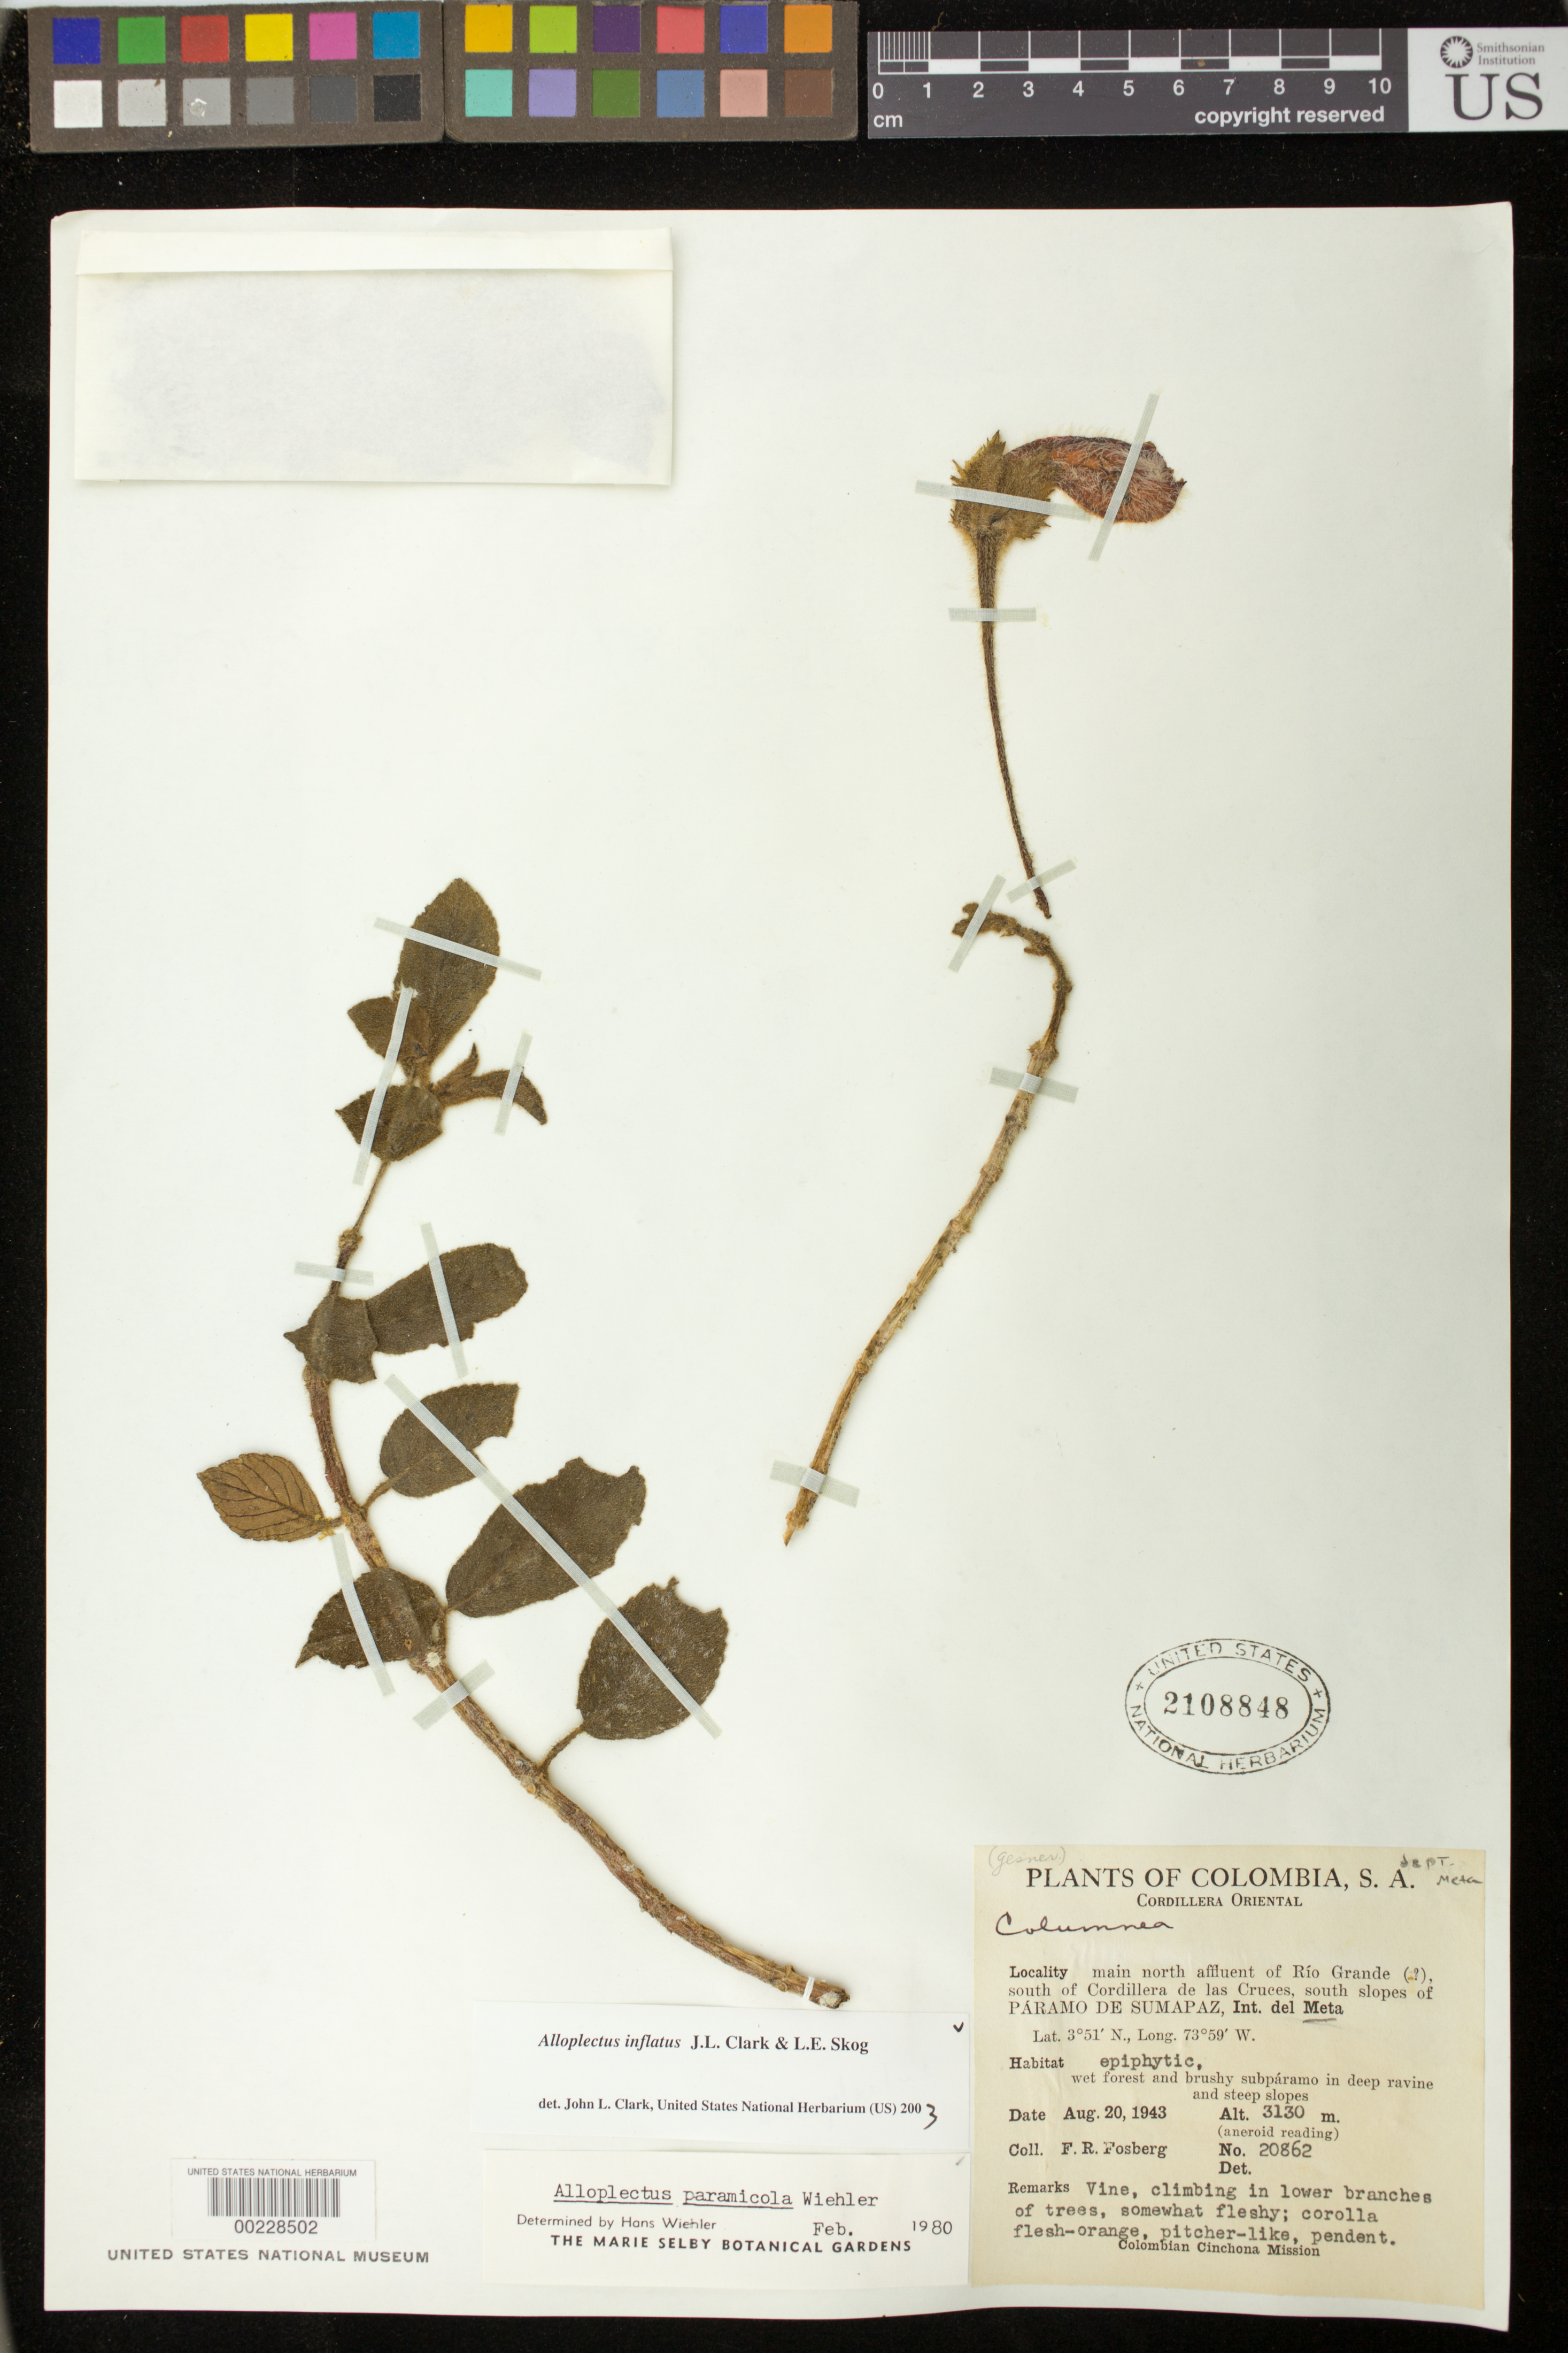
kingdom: Plantae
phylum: Tracheophyta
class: Magnoliopsida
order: Lamiales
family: Gesneriaceae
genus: Alloplectus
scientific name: Alloplectus inflatus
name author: J.L. Clark & L.E. Skog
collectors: F. R. Fosberg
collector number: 20862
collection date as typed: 20 Aug 1943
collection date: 1943-08-20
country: Colombia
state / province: Meta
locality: Main north affluent of Rio Grande (?), S of Cordillera de Las Cruces, south slopes of Paramo de Sumapaz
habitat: Wet forest and brushy subparamo in deep ravine and steep slopes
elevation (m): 3130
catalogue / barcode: US 2108848